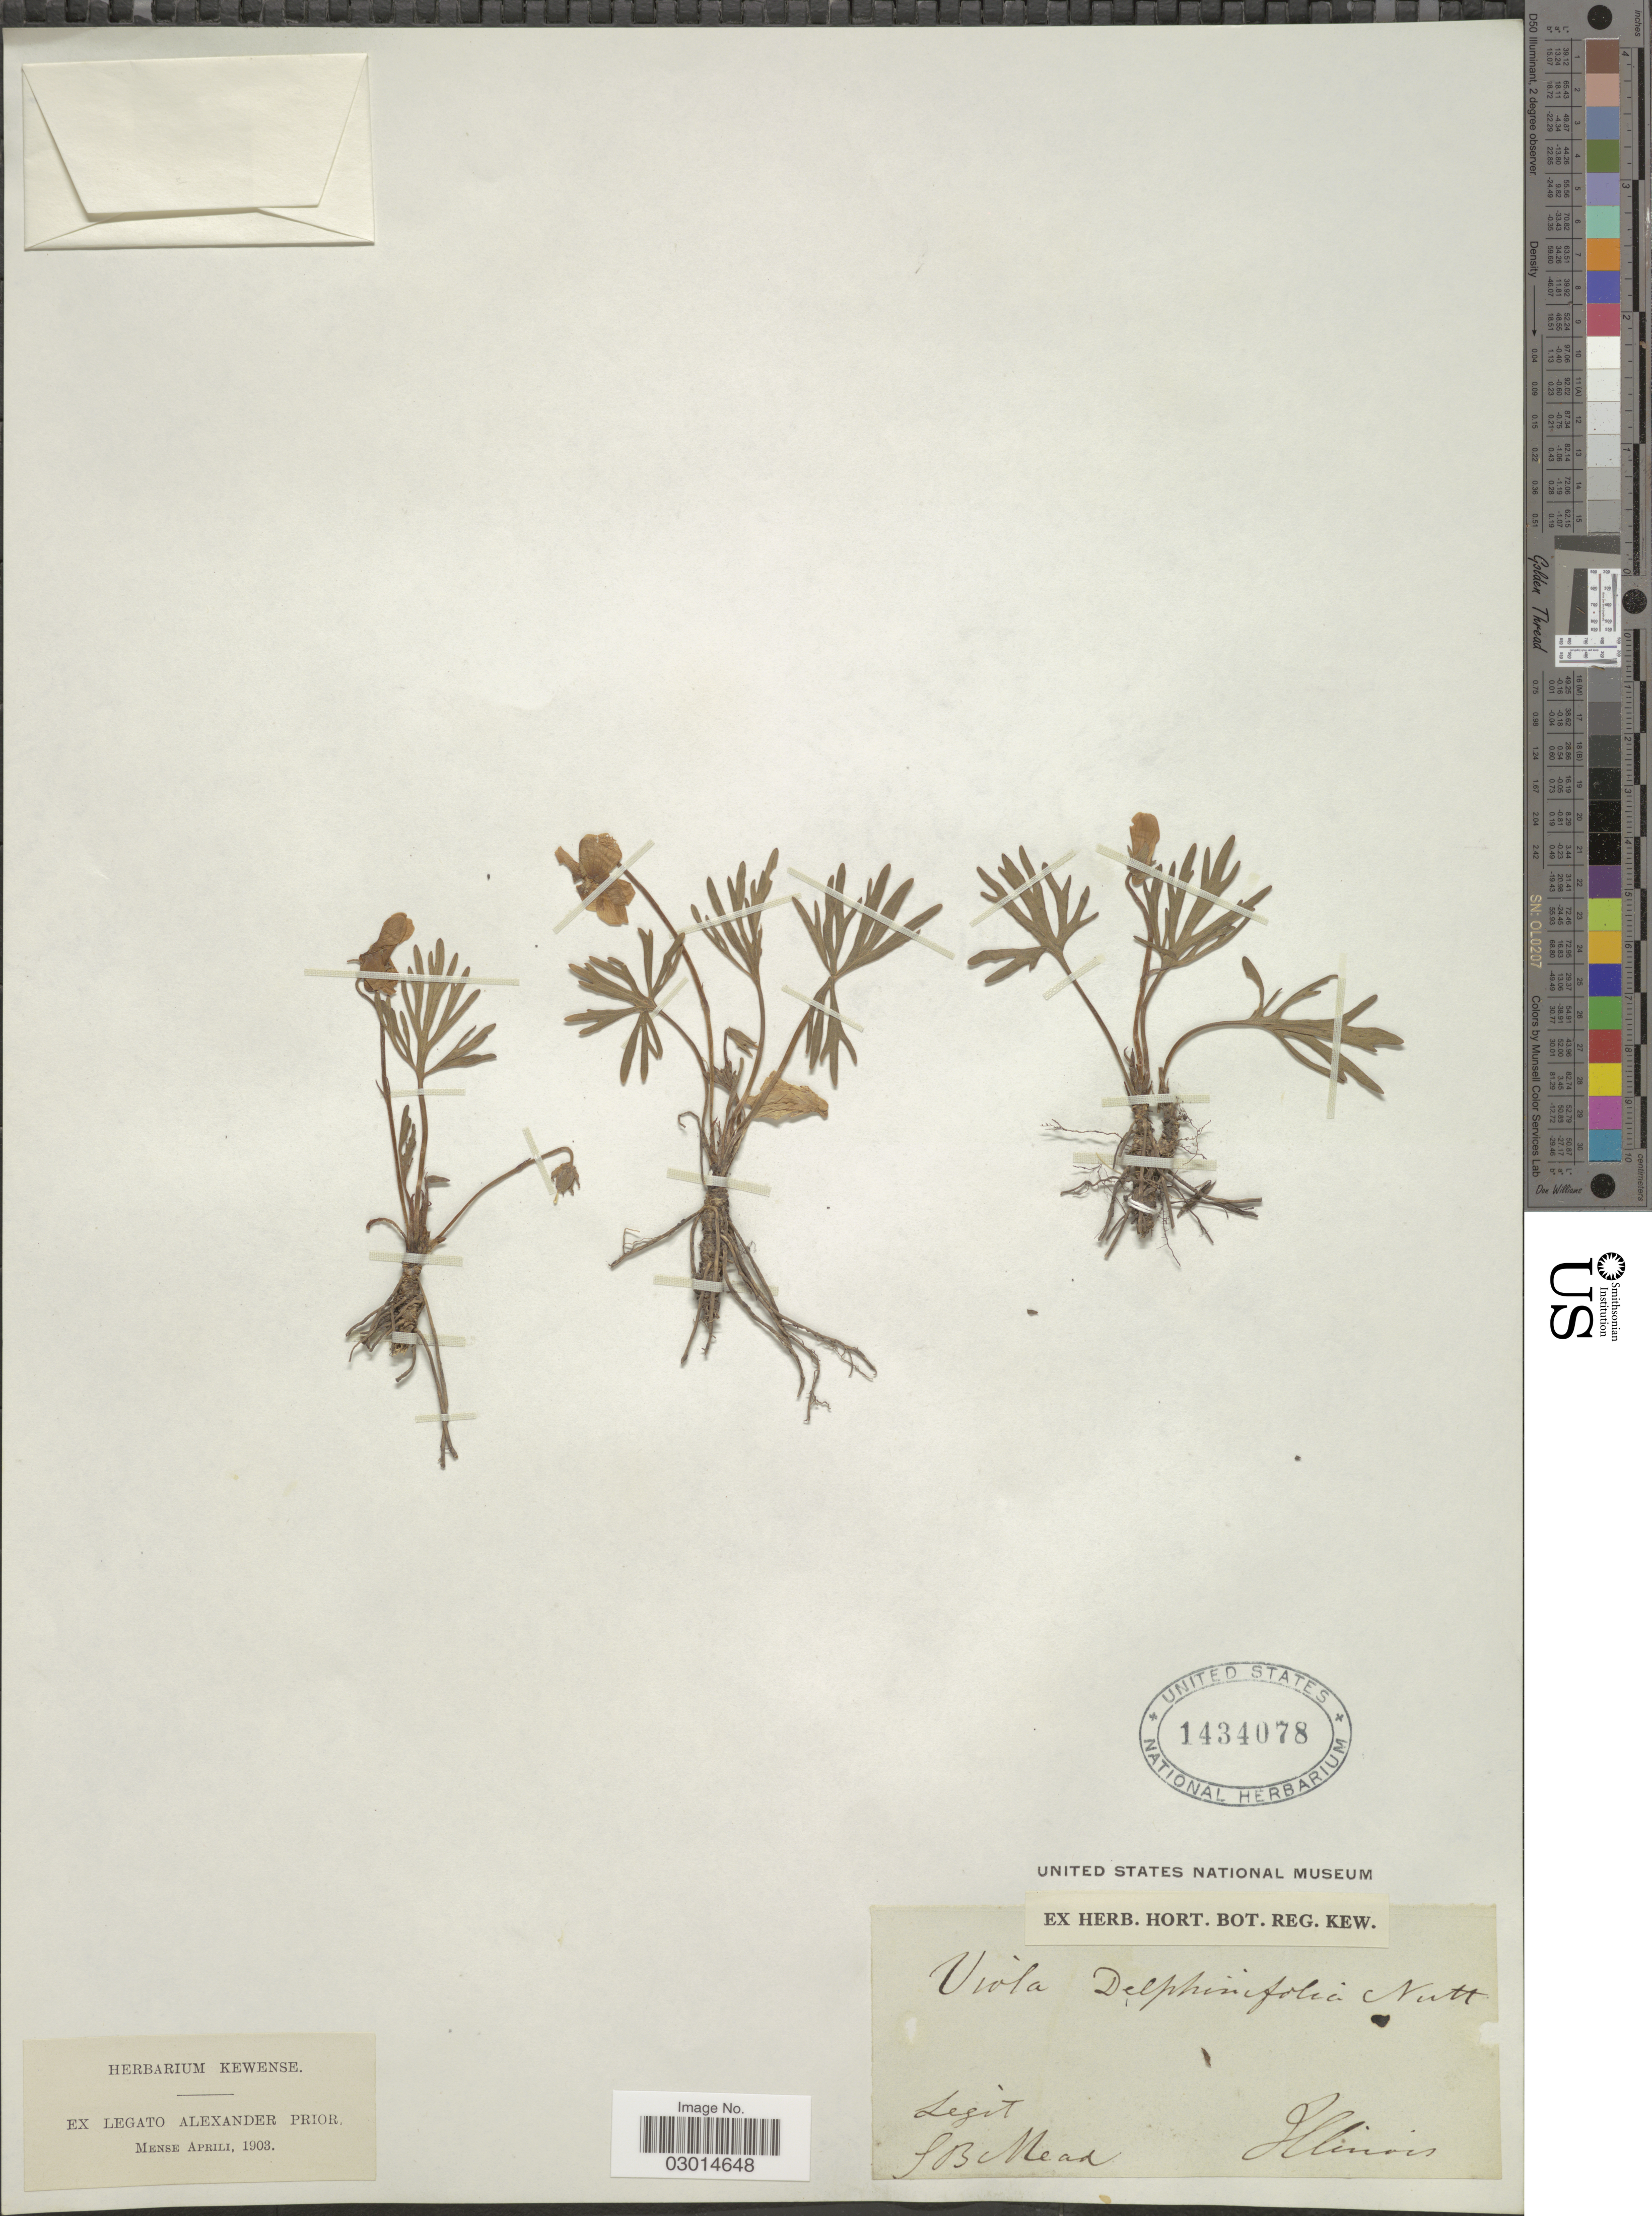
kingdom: Plantae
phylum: Tracheophyta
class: Magnoliopsida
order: Malpighiales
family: Violaceae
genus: Viola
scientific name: Viola delphiniifolia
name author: Nutt.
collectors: S. Mead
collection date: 1903-04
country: United States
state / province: Illinois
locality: Ex Legato Alexander Prior. [unsure placement]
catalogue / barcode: US 1434078